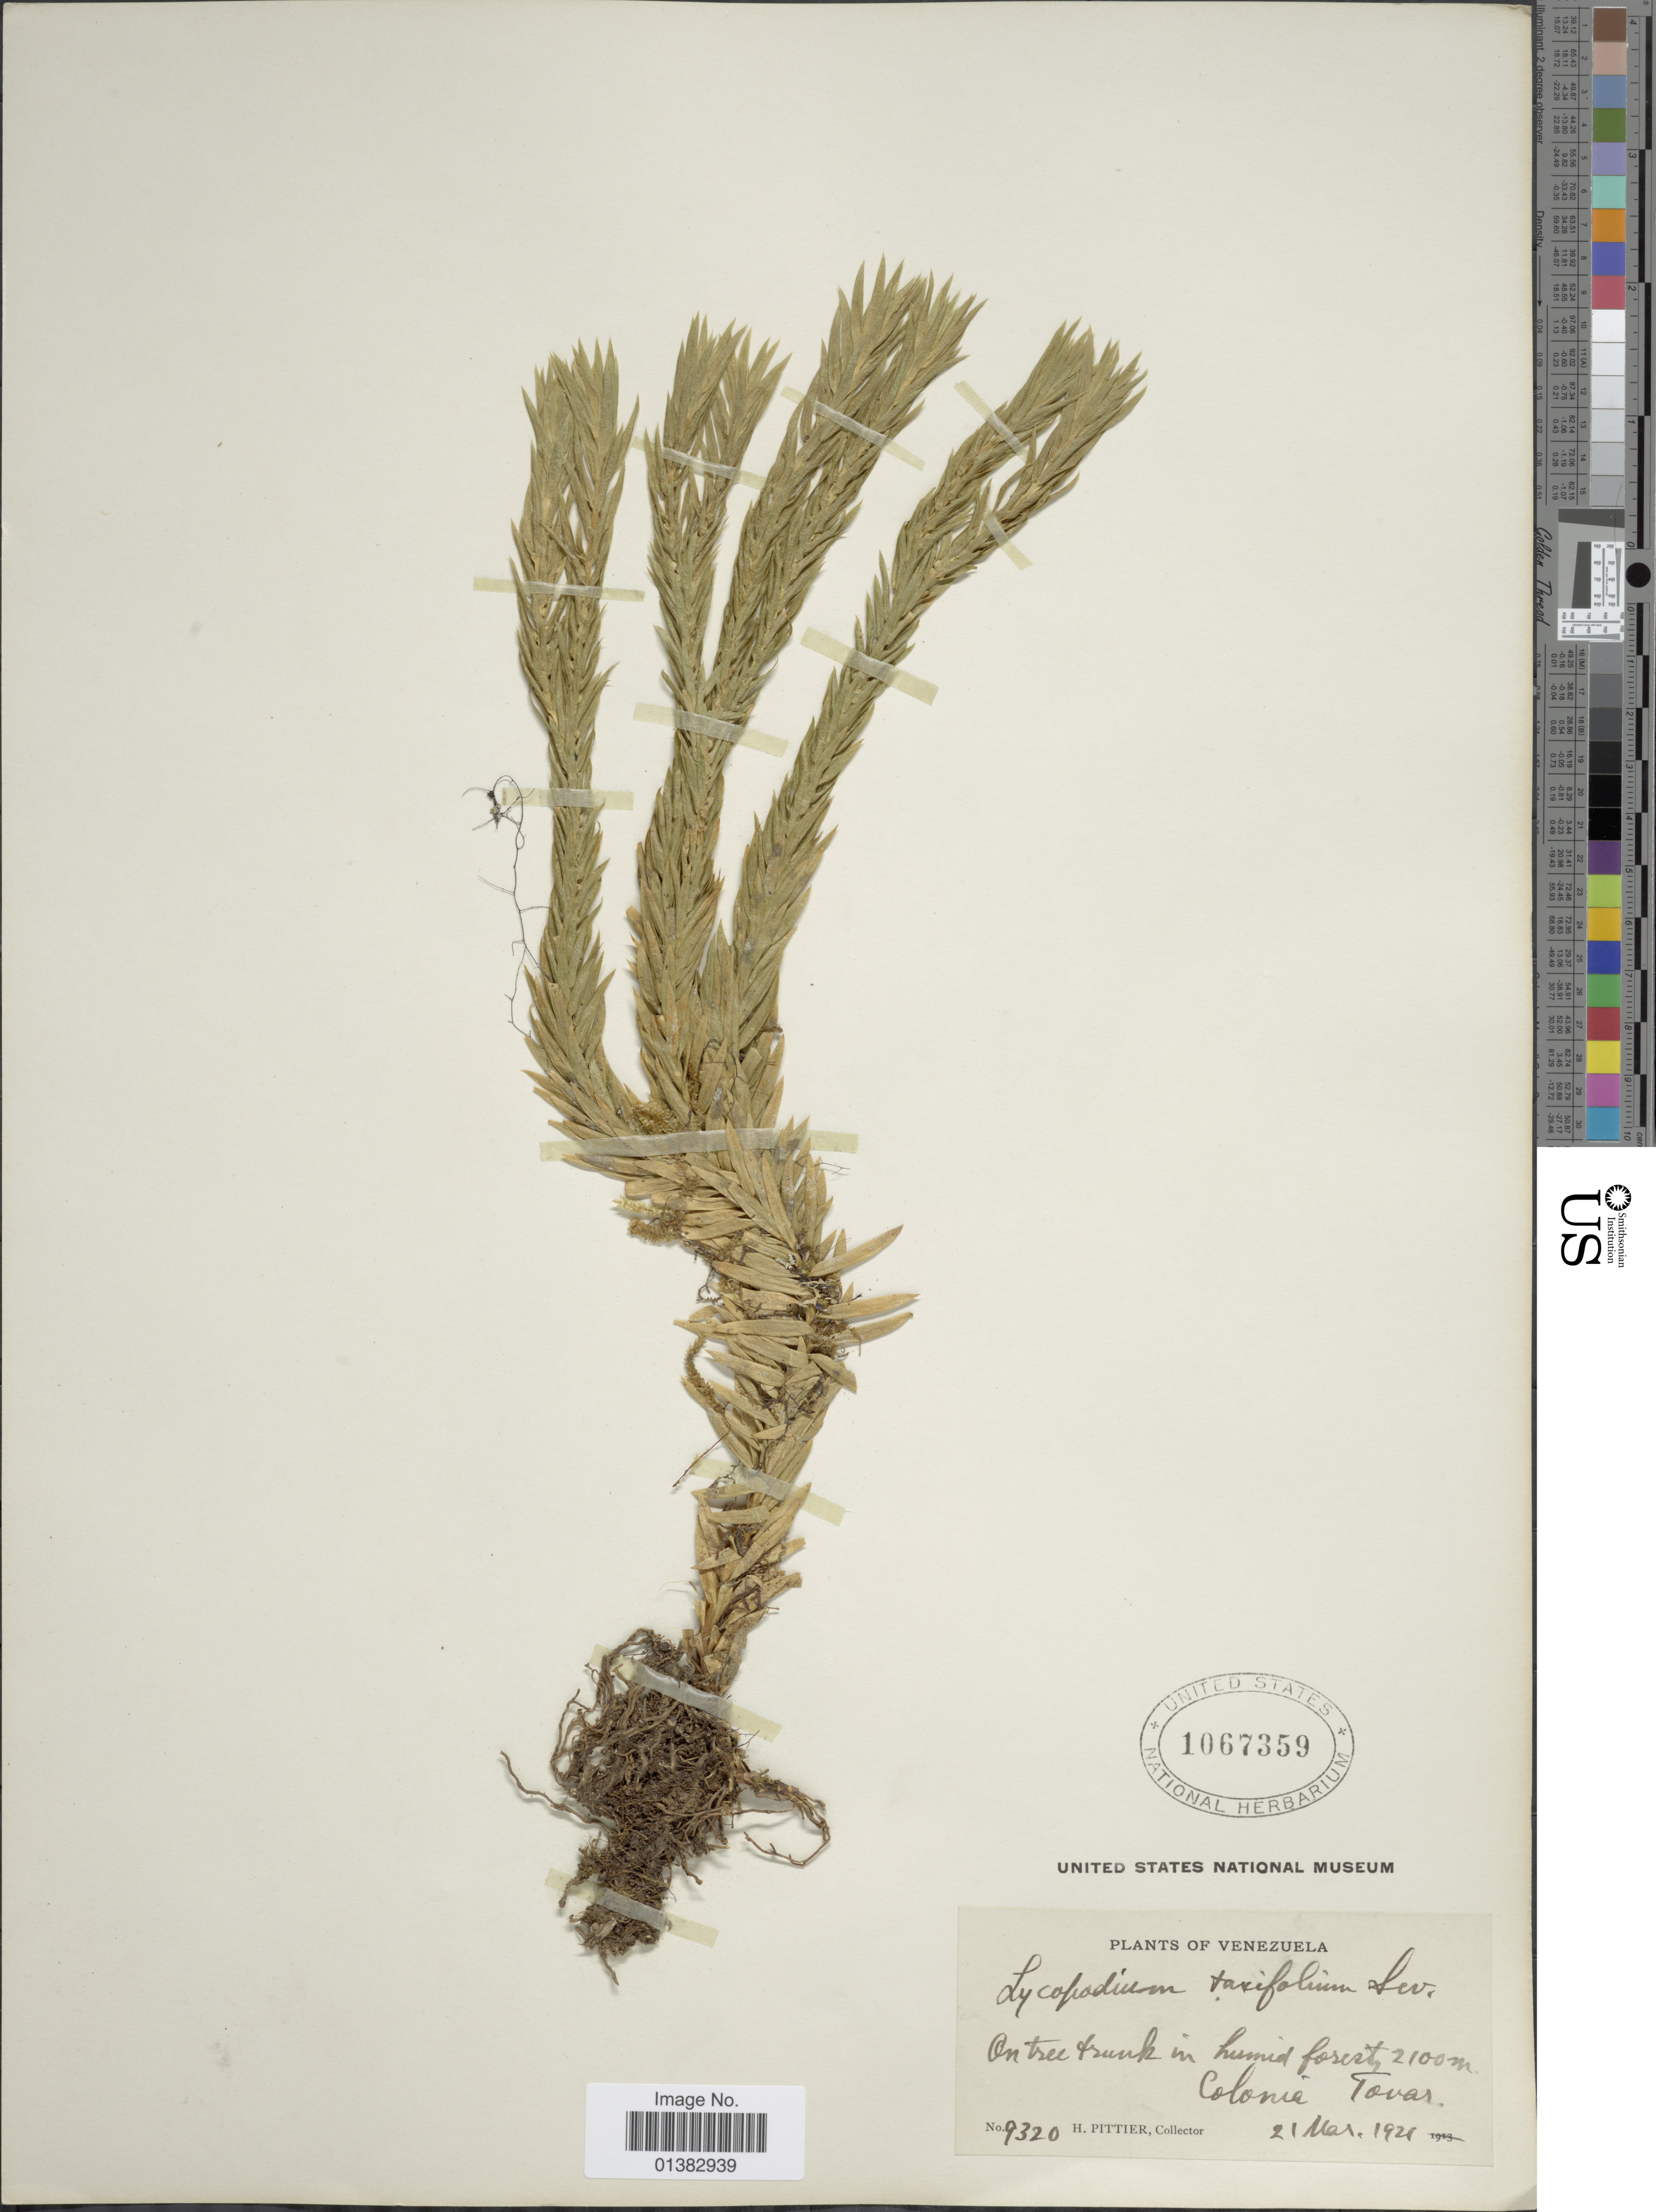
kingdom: Plantae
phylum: Tracheophyta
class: Lycopodiopsida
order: Lycopodiales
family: Lycopodiaceae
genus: Phlegmariurus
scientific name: Phlegmariurus taxifolius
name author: (Sw.) Á. Löve & D. Löve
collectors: H. F. Pittier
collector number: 9320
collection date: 1921-03-21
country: Venezuela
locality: Colonia Tovar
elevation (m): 2100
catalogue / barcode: US 1067359